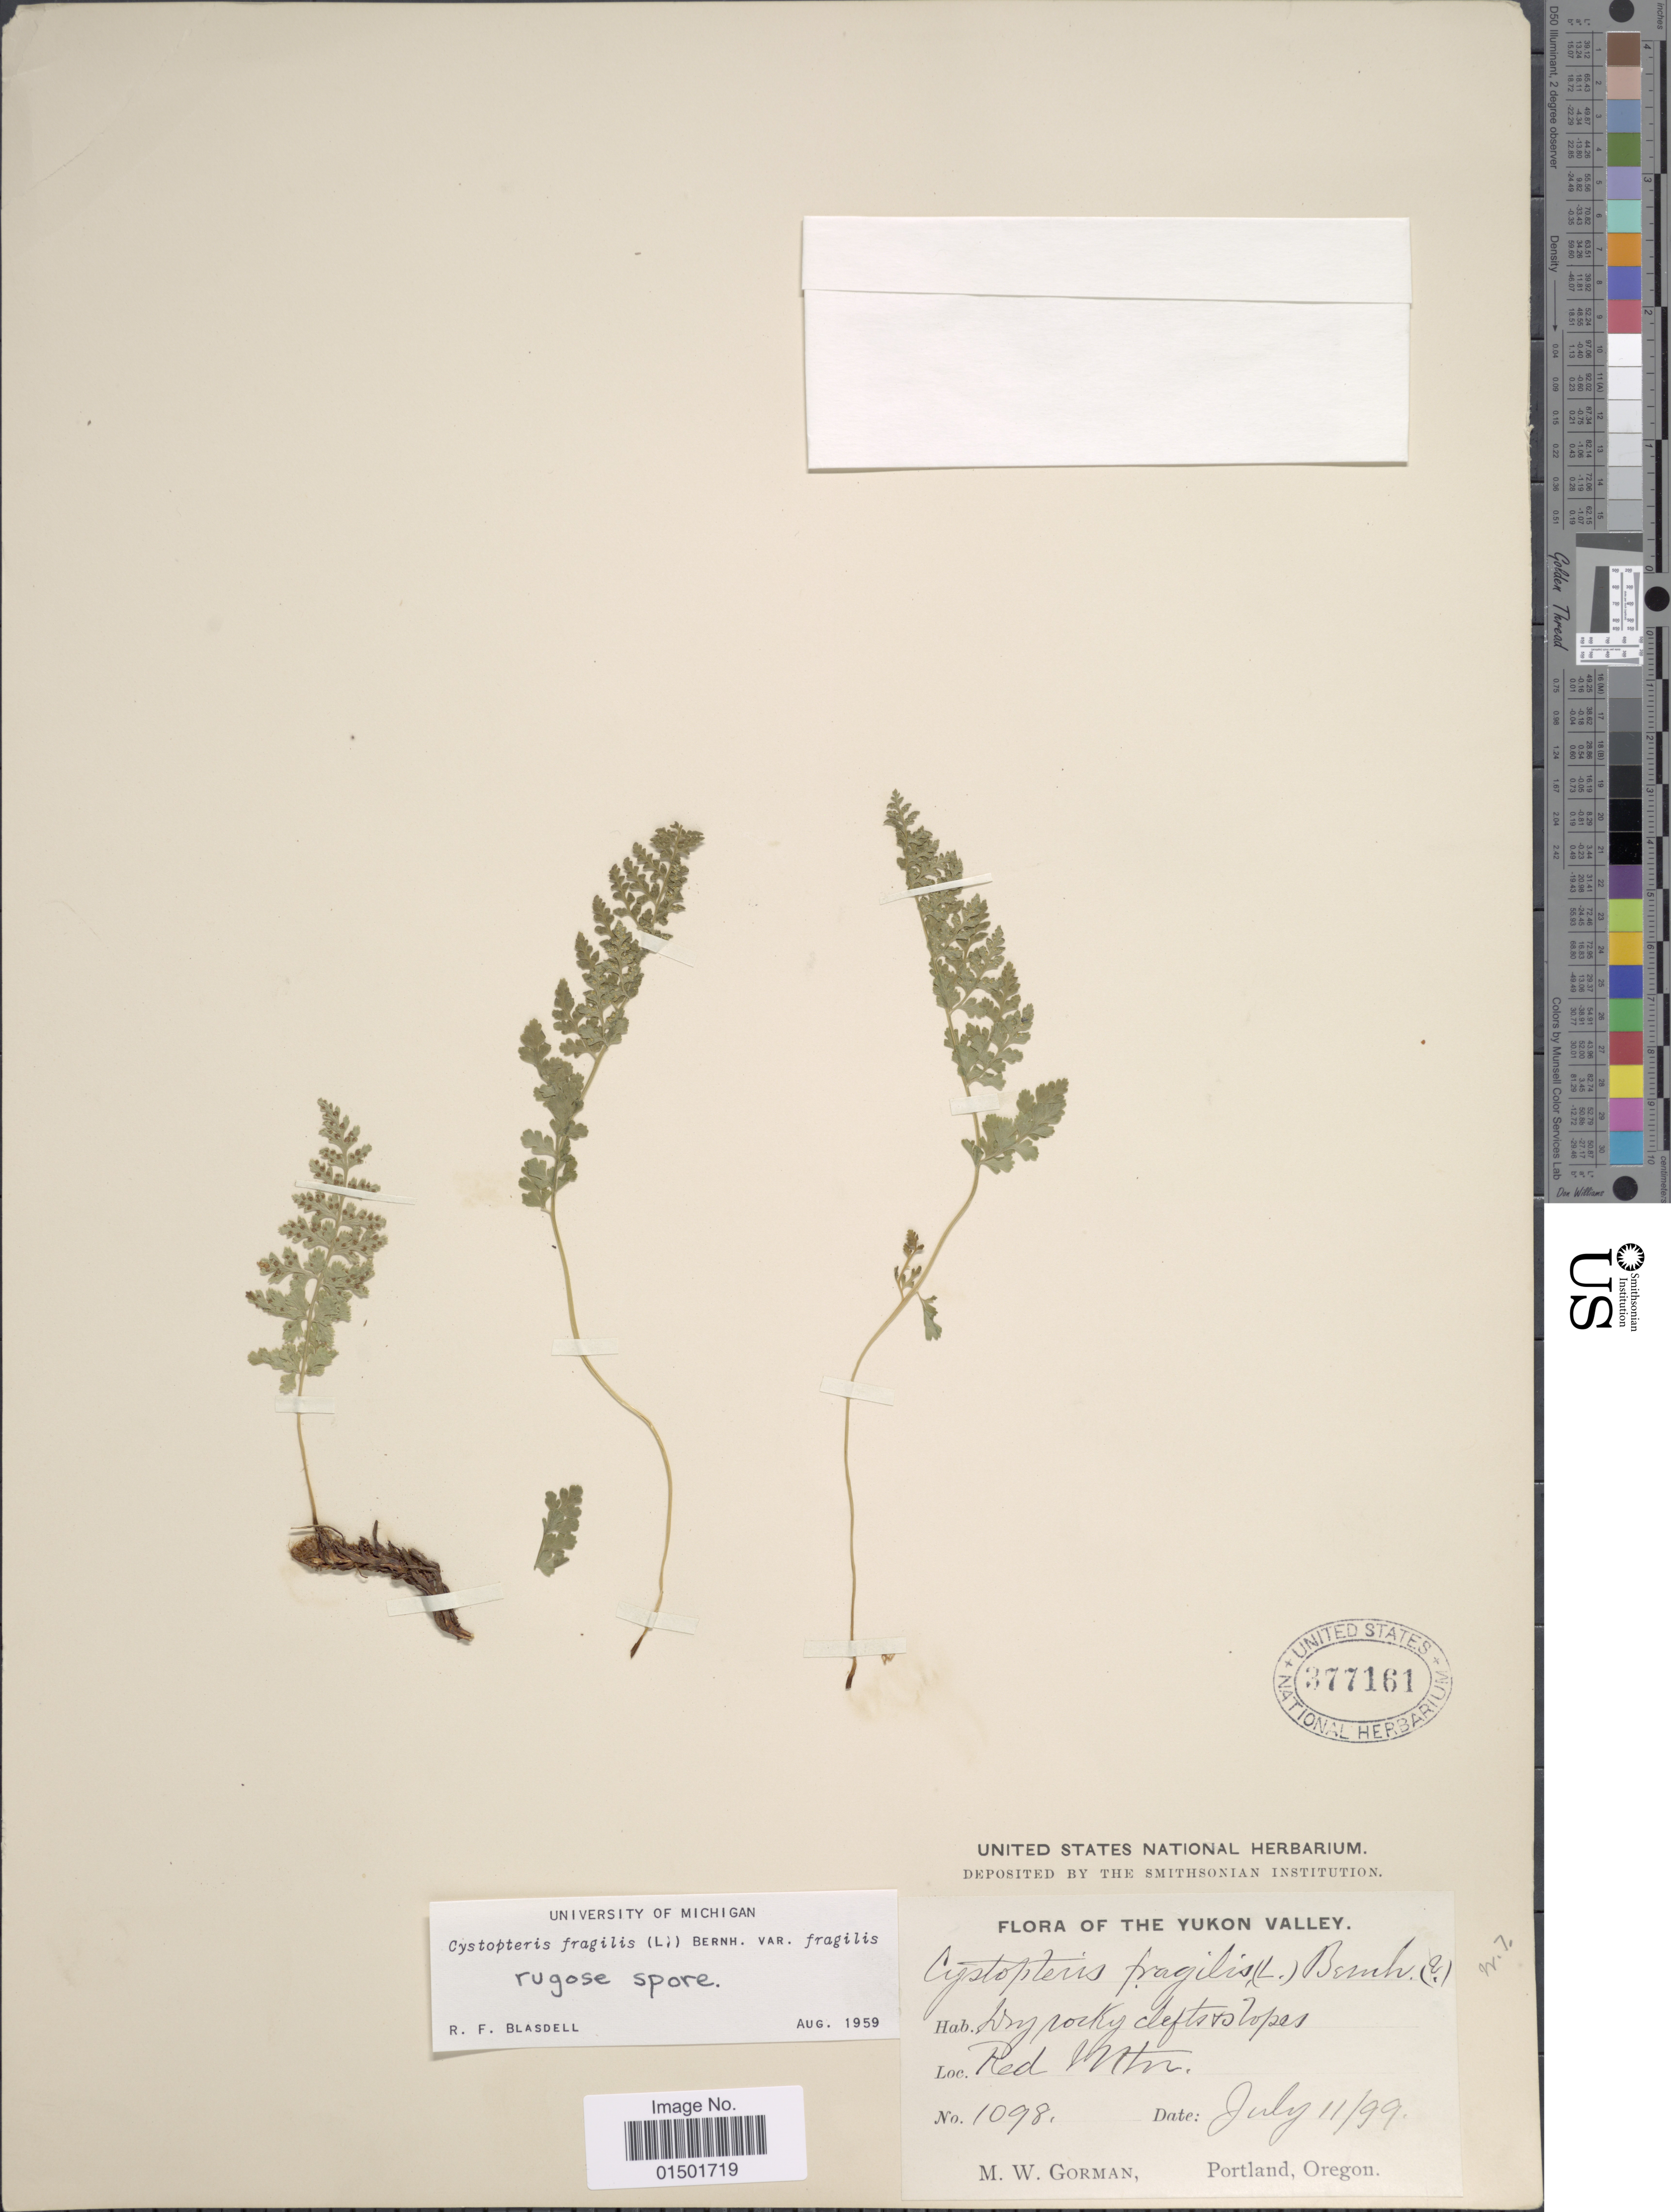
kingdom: Plantae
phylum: Tracheophyta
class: Polypodiopsida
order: Polypodiales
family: Cystopteridaceae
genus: Cystopteris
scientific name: Cystopteris fragilis var. fragilis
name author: (L.) Bernh.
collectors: M. W. Gorman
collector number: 1098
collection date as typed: Transcribed d/m/y: 11/7/99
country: Canada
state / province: Yukon Territory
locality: Yukon Valley. Red Mtn.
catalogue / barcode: US 377161